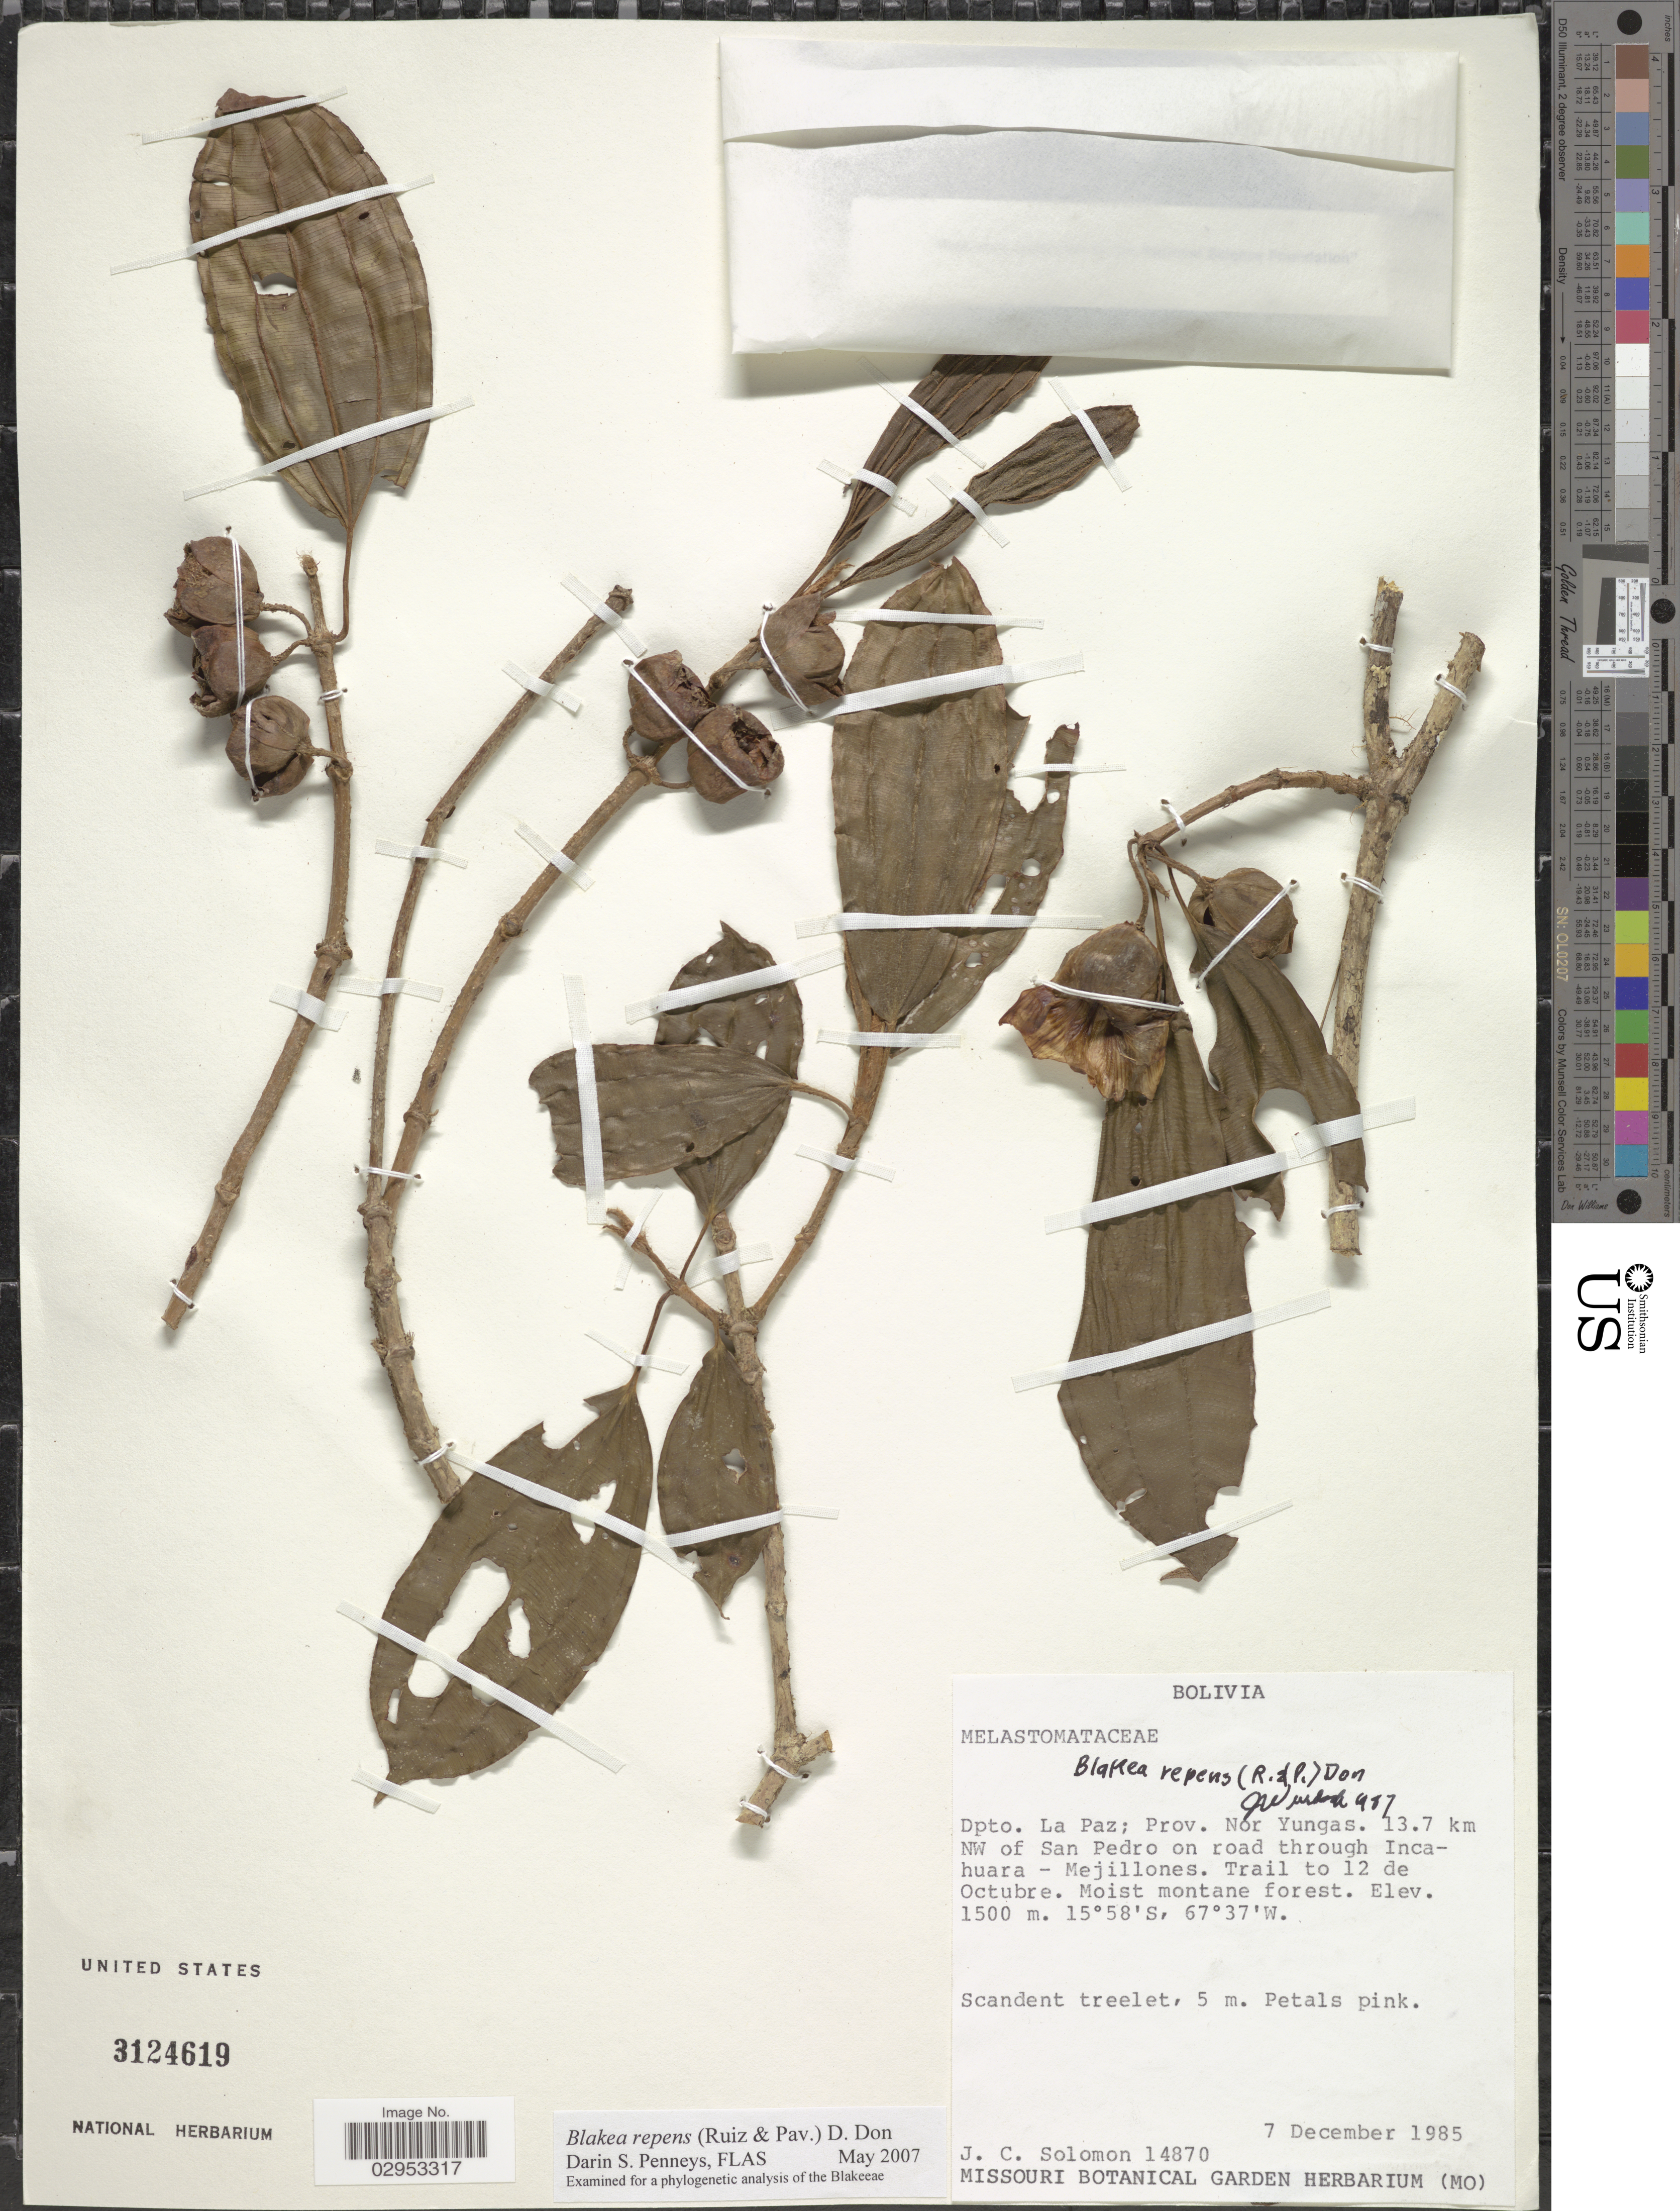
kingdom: Plantae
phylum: Tracheophyta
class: Magnoliopsida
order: Myrtales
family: Melastomataceae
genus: Blakea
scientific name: Blakea repens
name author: (Ruiz & Pav.) D. Don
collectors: J. C. Solomon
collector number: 14870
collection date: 1985-12-07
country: Bolivia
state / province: La Paz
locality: Dpto. La Paz; Prov. Nor Yungas. 13.7 km NW of San Pedro on road through Incahuara - Mejillones. Trail to 12 de Octubre.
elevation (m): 1500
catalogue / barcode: US 3142619